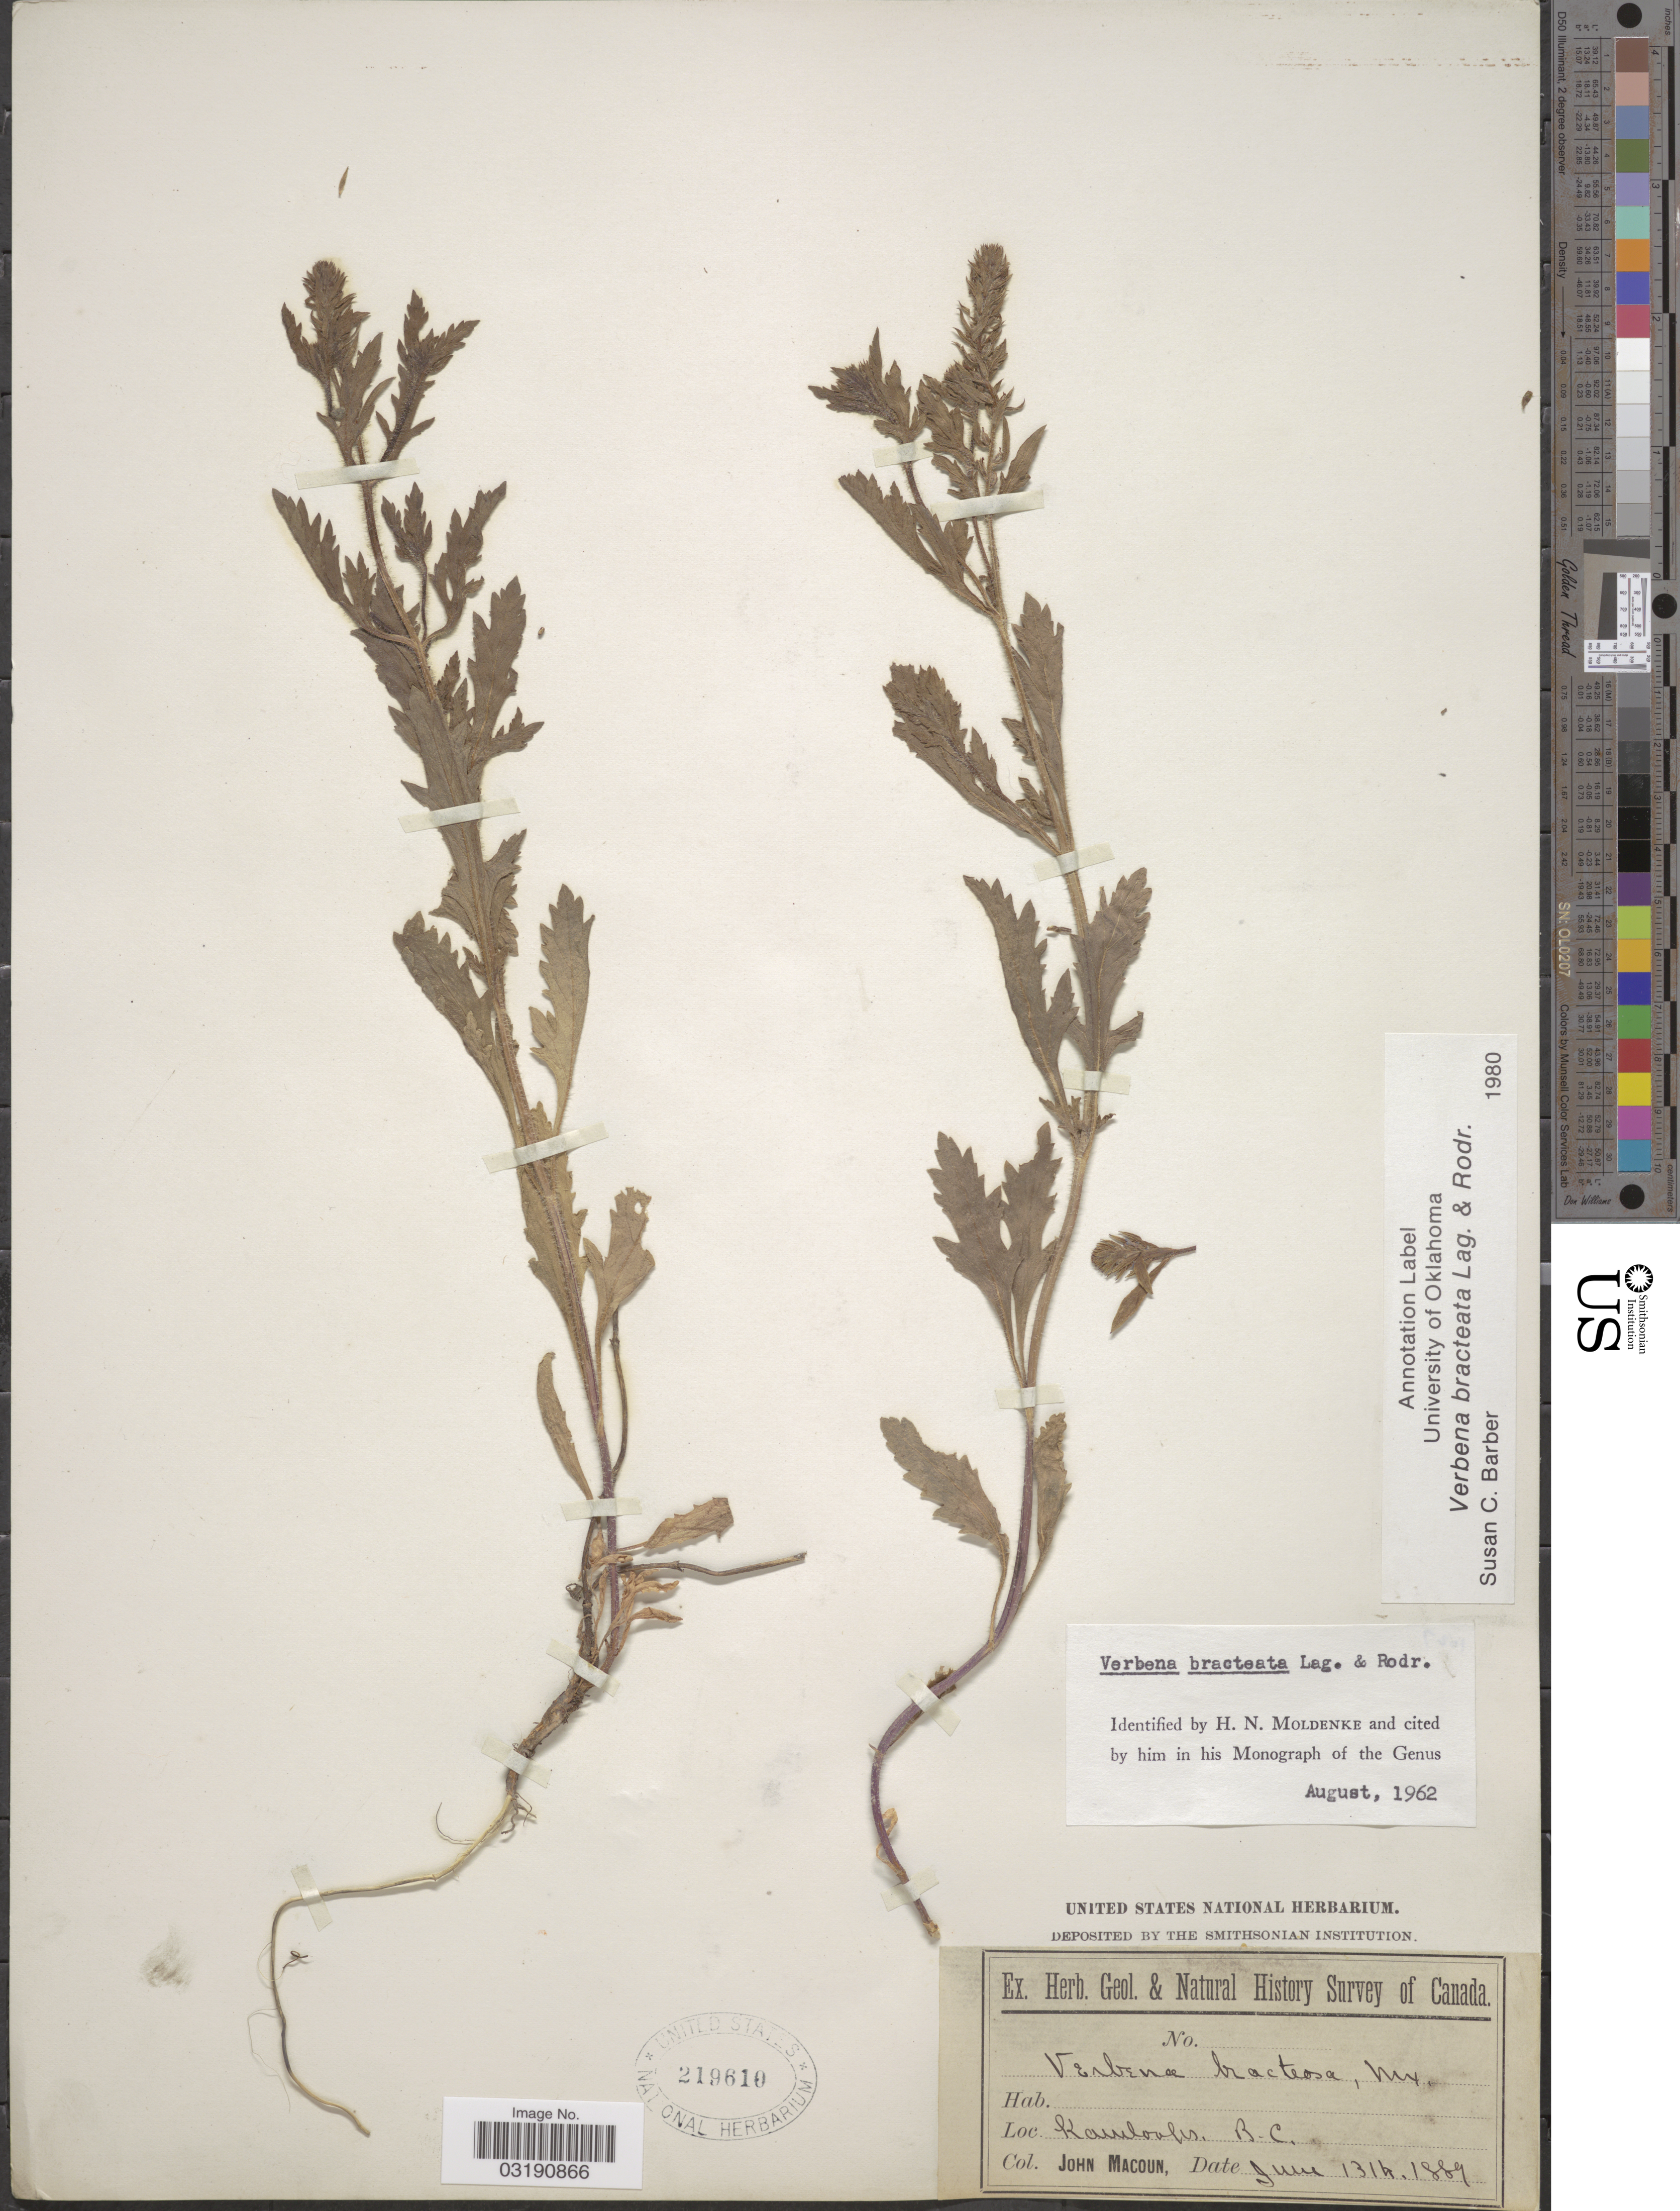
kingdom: Plantae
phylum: Tracheophyta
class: Magnoliopsida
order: Lamiales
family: Verbenaceae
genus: Verbena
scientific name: Verbena bracteata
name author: Cav. ex Lag. & Rodr.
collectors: J. Macoun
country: Canada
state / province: British Columbia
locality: Kamloops.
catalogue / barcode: US 219610